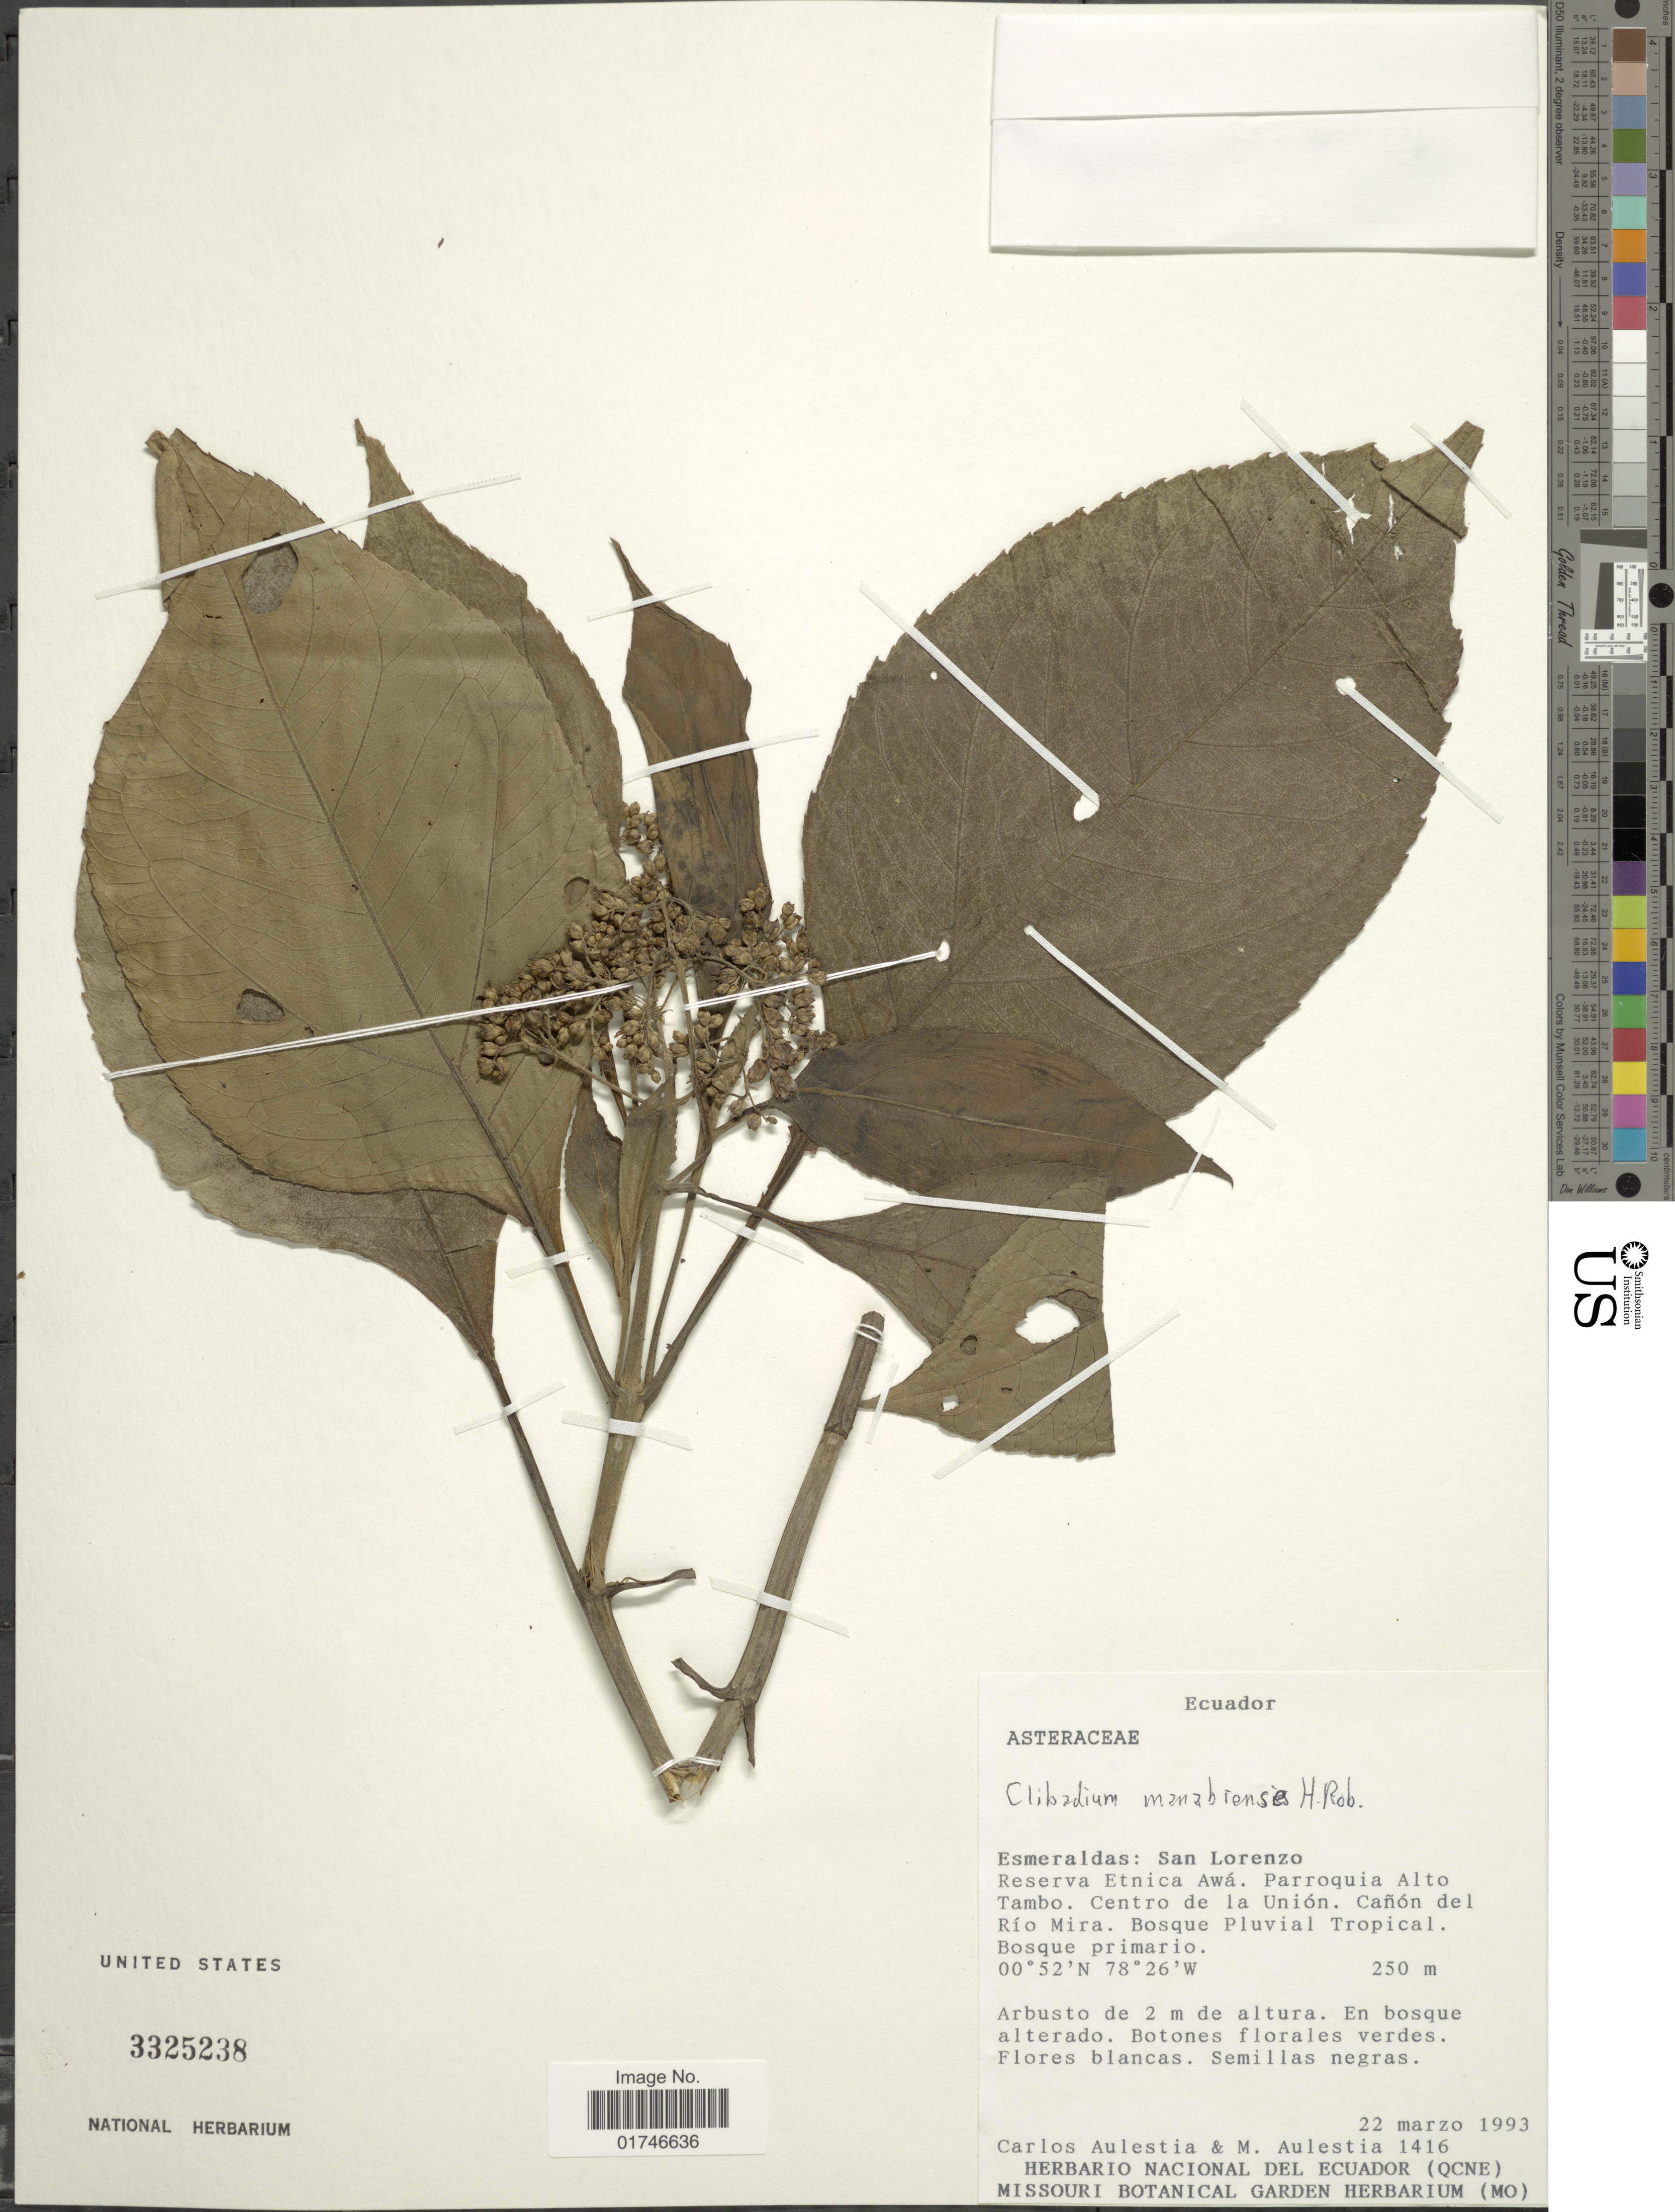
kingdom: Plantae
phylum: Tracheophyta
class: Magnoliopsida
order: Asterales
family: Asteraceae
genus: Clibadium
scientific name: Clibadium manabiense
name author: H. Rob.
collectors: C. Aulestia & M. Aulestia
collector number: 1416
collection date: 1993-03-22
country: Ecuador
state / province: Esmeraldas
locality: San Lorenzo. Reserva Etnica Awa. Parroquia Alto Tambo. Centro de la Union. Canon del Rio Mira.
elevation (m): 250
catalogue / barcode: US 3325238